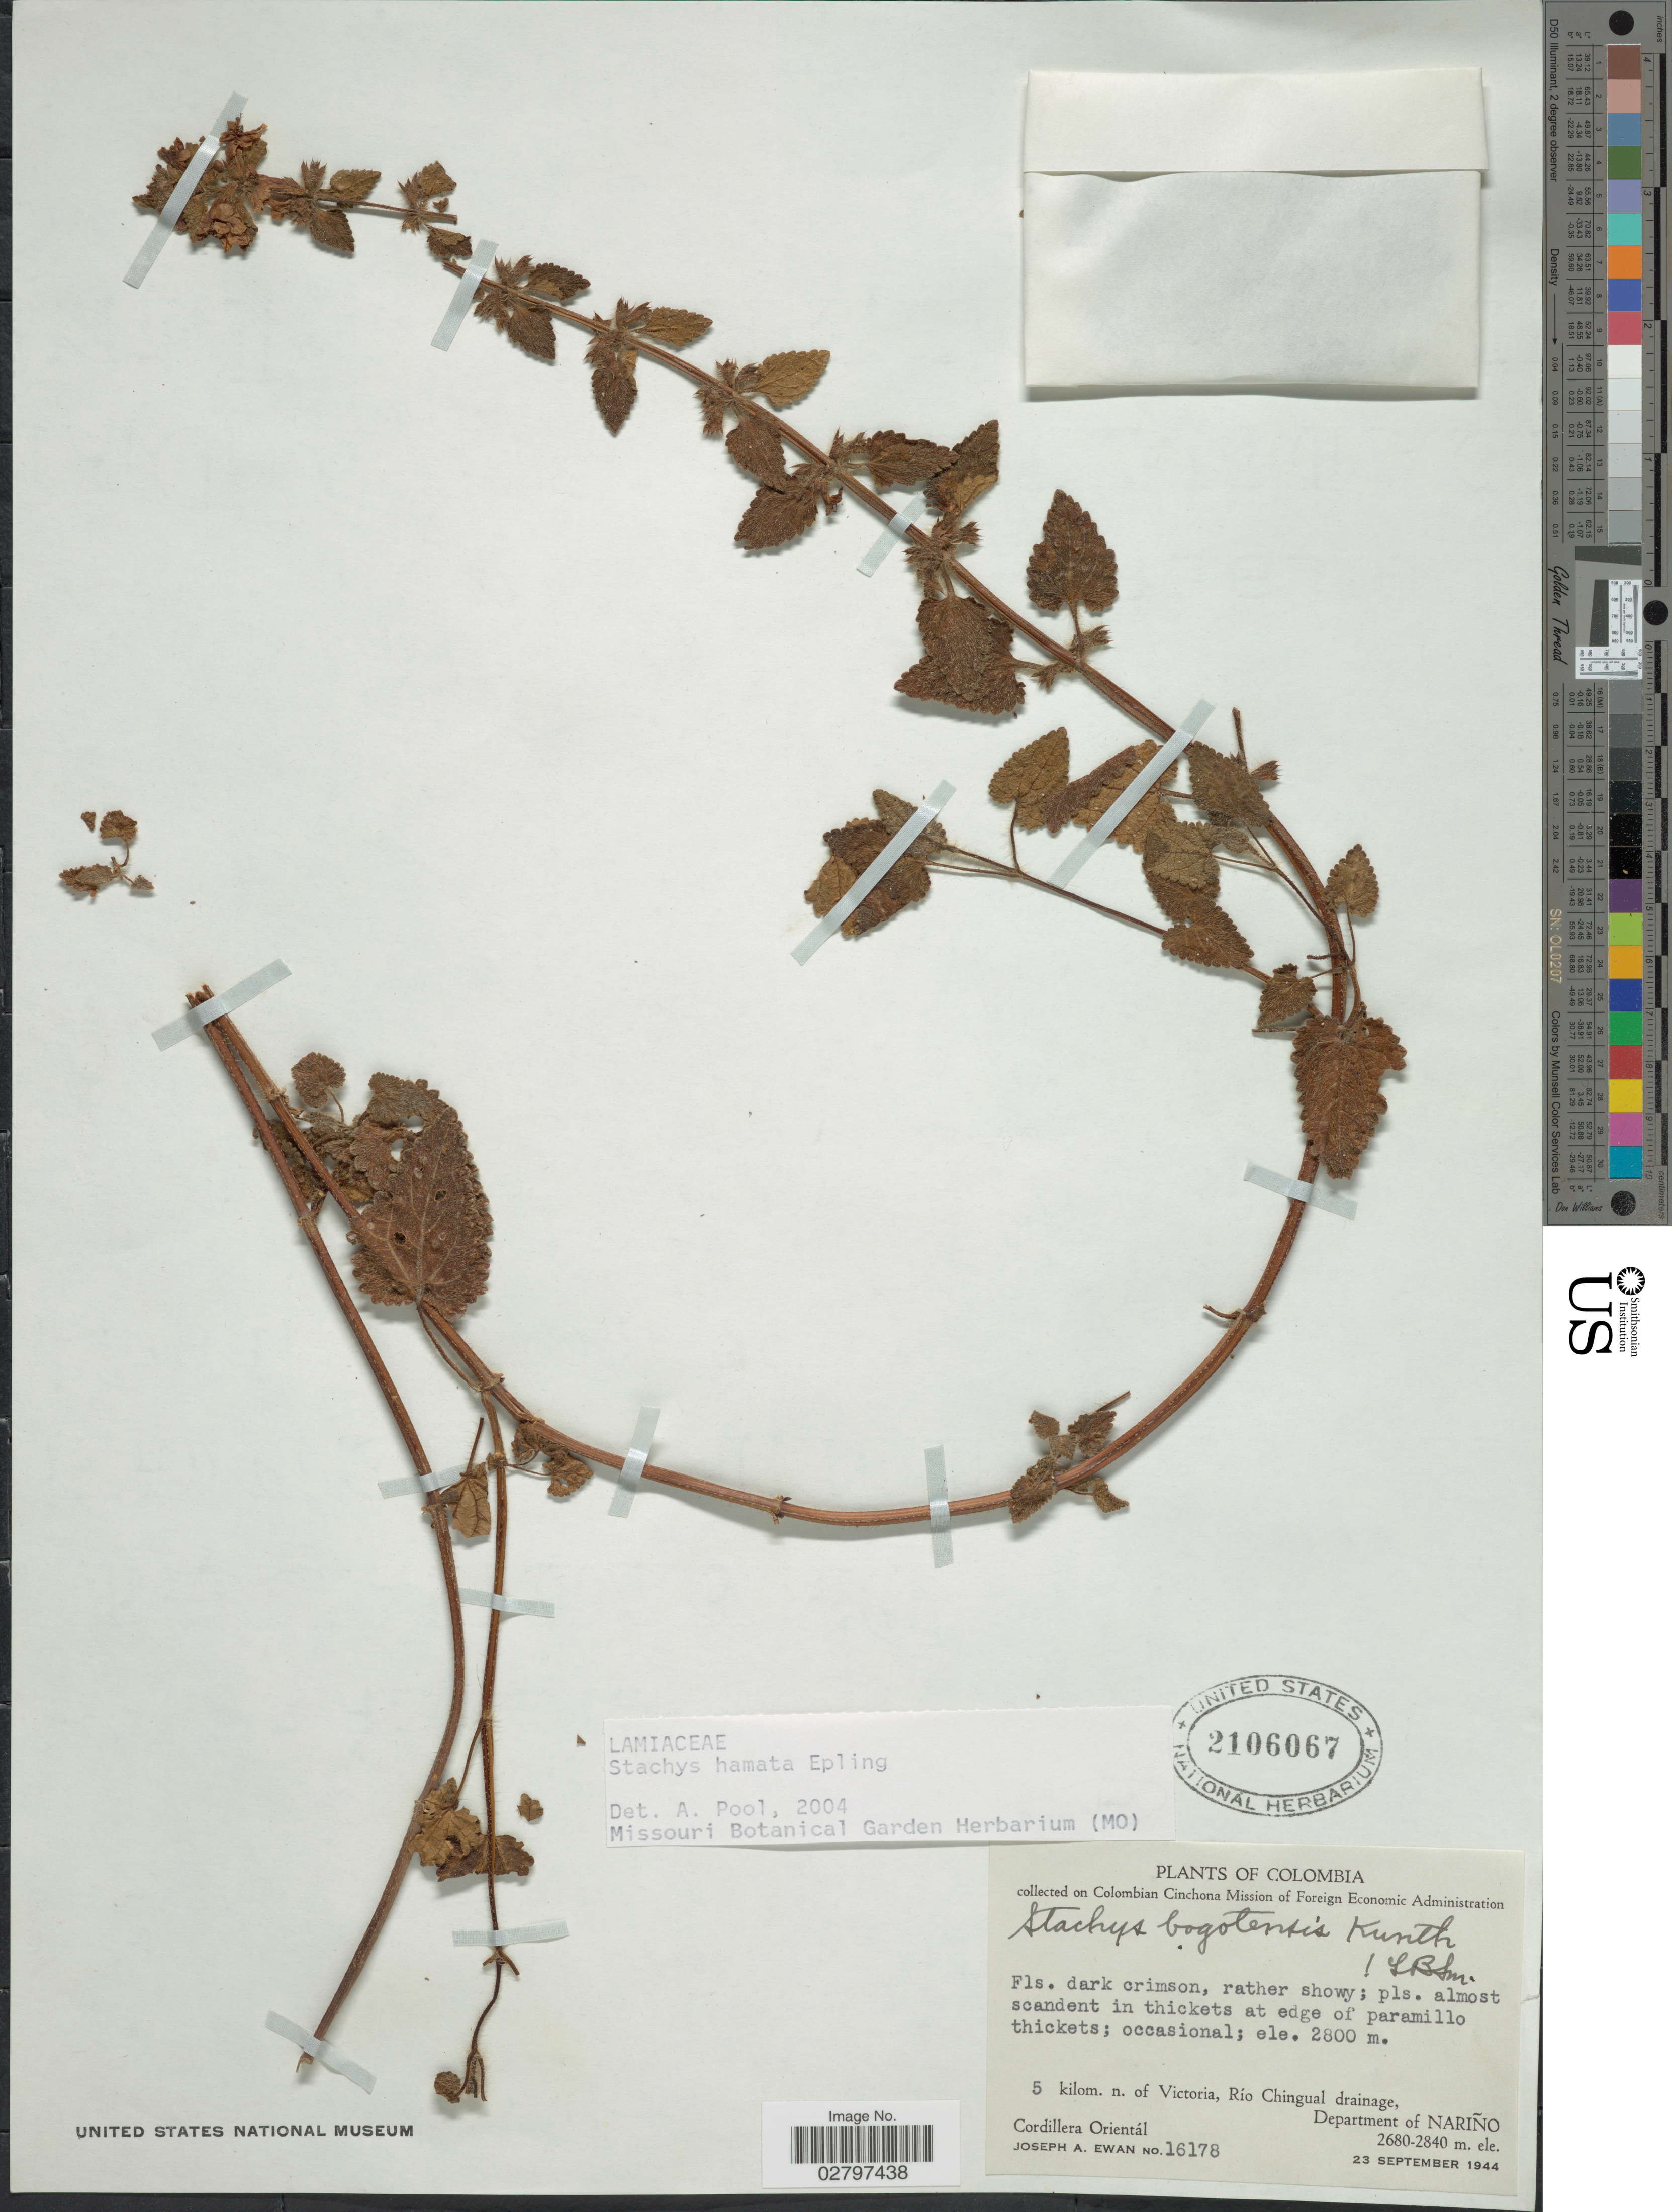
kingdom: Plantae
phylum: Tracheophyta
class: Magnoliopsida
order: Lamiales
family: Lamiaceae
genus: Stachys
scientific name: Stachys hamata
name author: Epling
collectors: J. A. Ewan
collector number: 16178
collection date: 1944-09-23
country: Colombia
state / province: Nariño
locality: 5 kilom. n. of Victoria, Río Chingual drainage, Department of Nariño, Cordillera Orientál.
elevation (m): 2800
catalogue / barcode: US 2106067